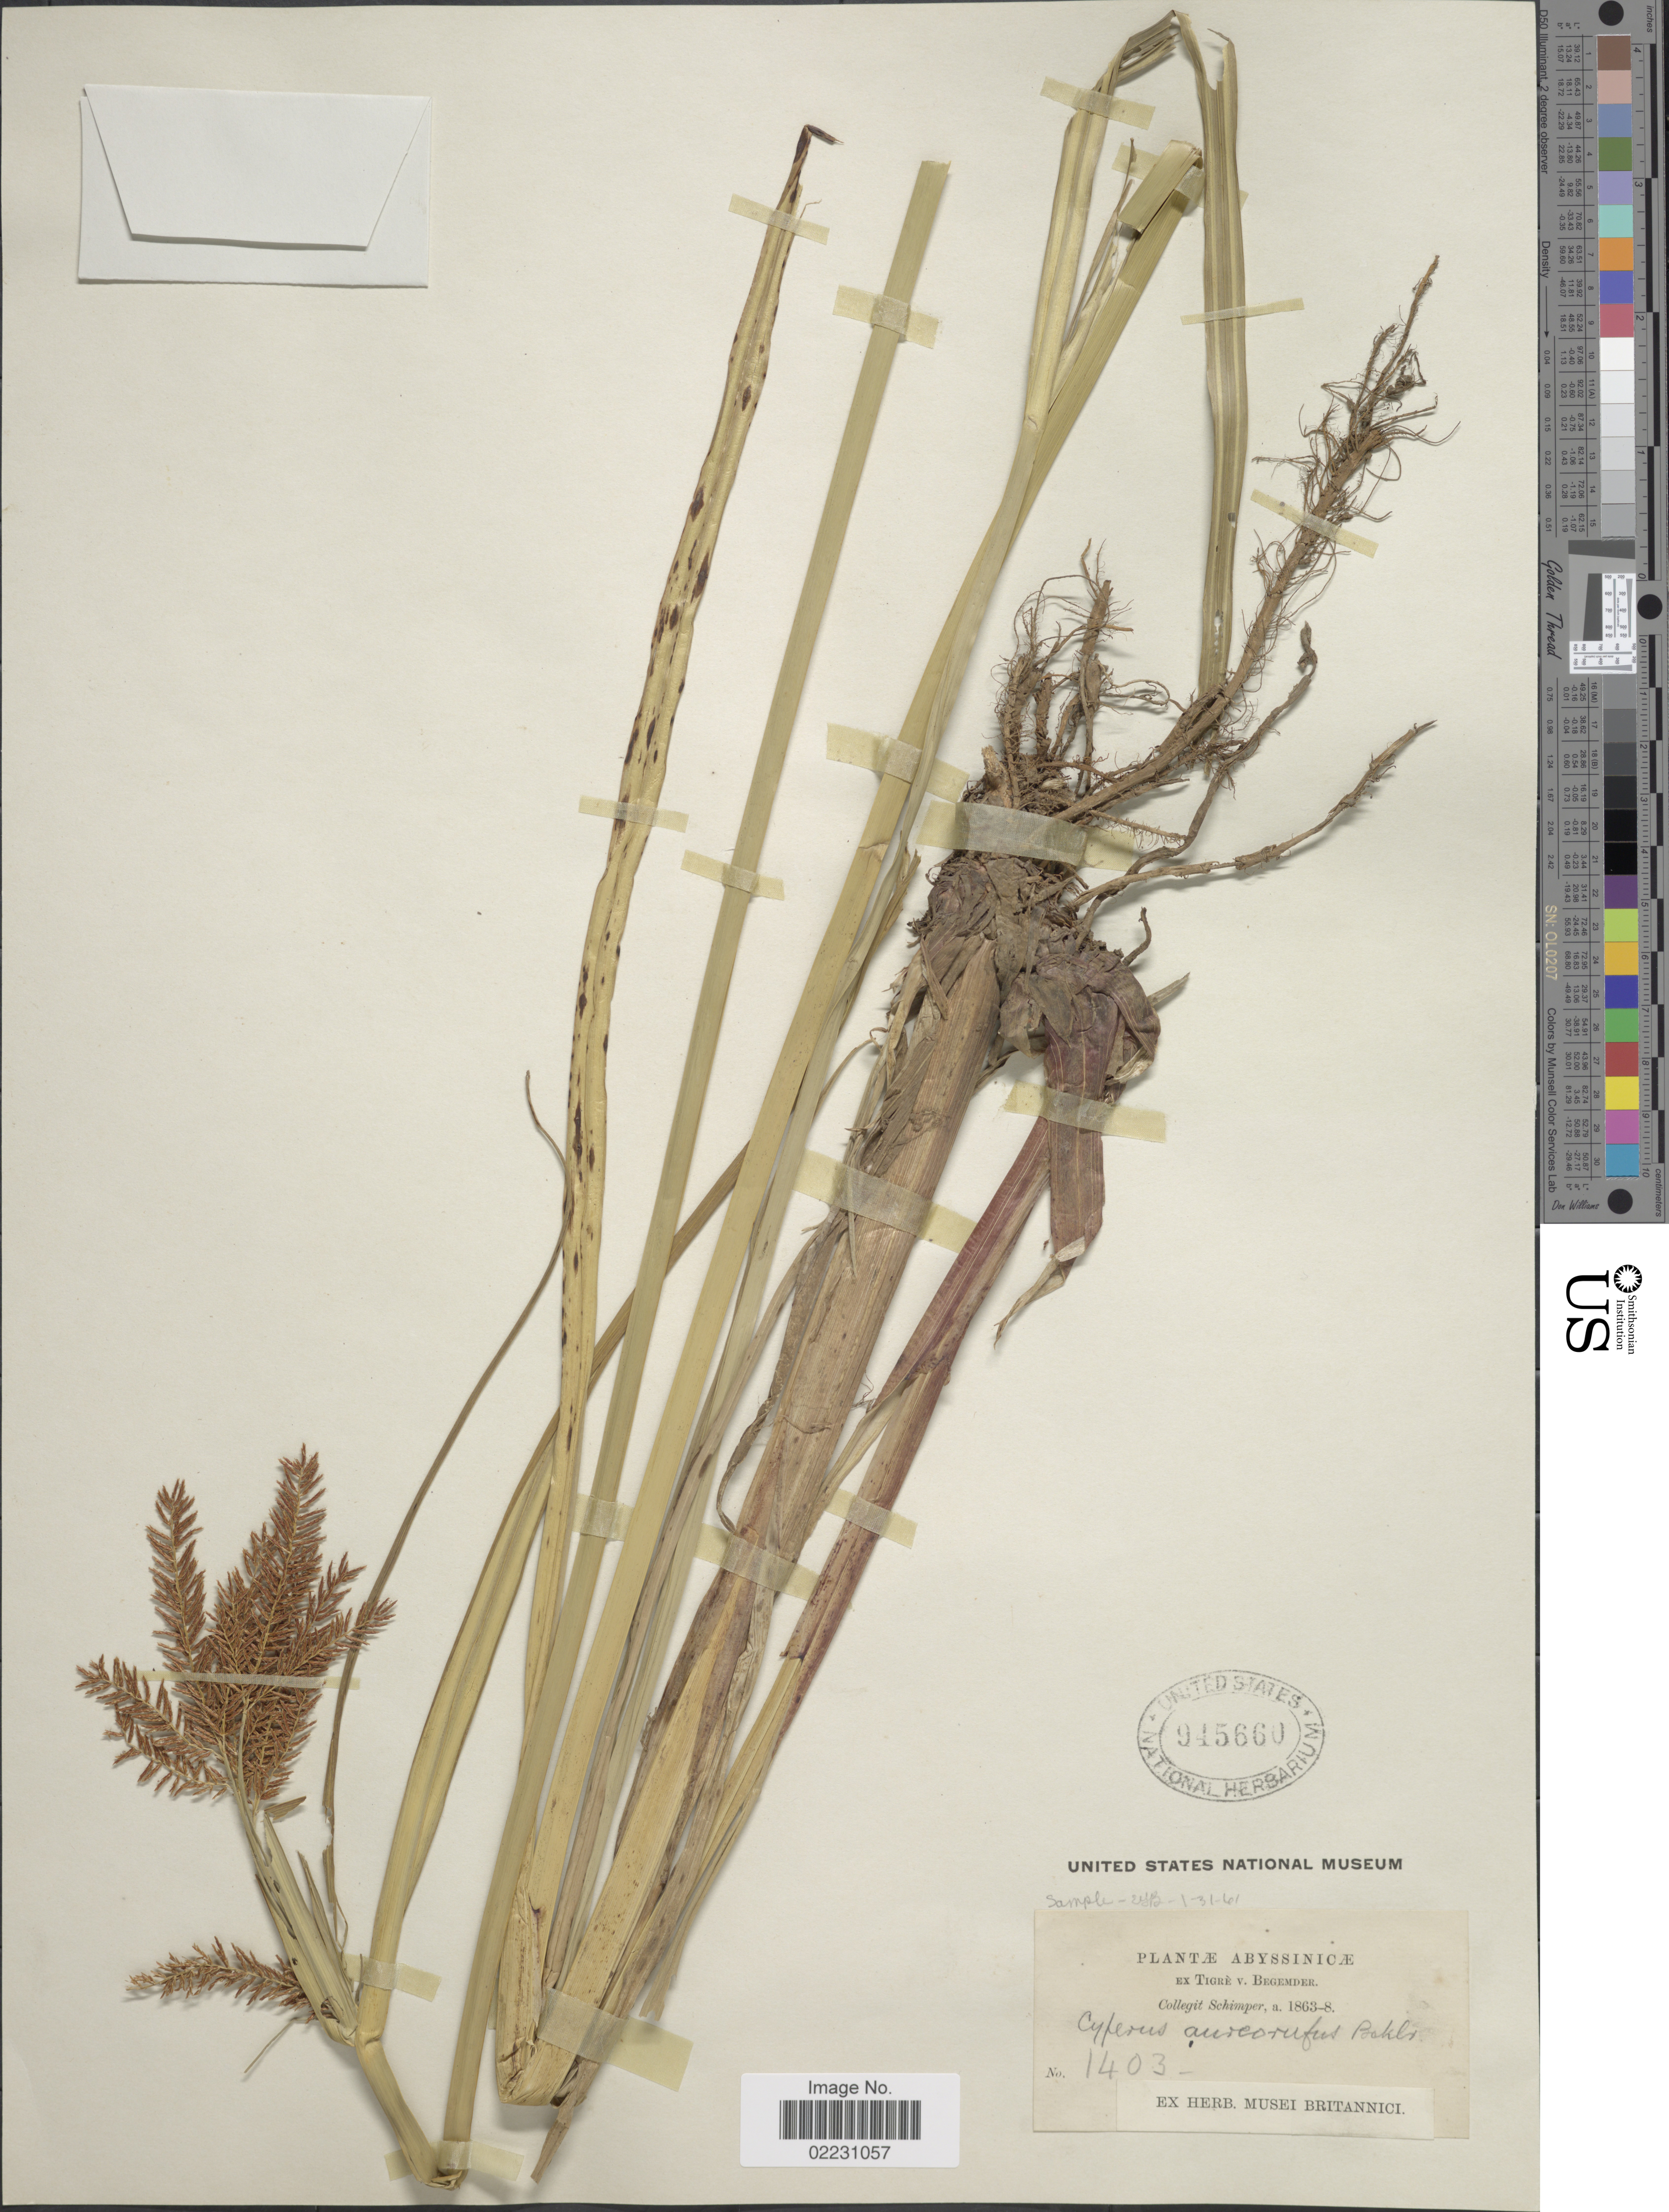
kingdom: Plantae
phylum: Tracheophyta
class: Liliopsida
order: Poales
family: Cyperaceae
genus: Cyperus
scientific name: Cyperus aureorufus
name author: Boeckeler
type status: Type Collection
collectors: -. Schimper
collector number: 1403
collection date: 1863/1868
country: Eritrea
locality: Abyssinicae, Tgre v. Begemder.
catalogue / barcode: US 945660